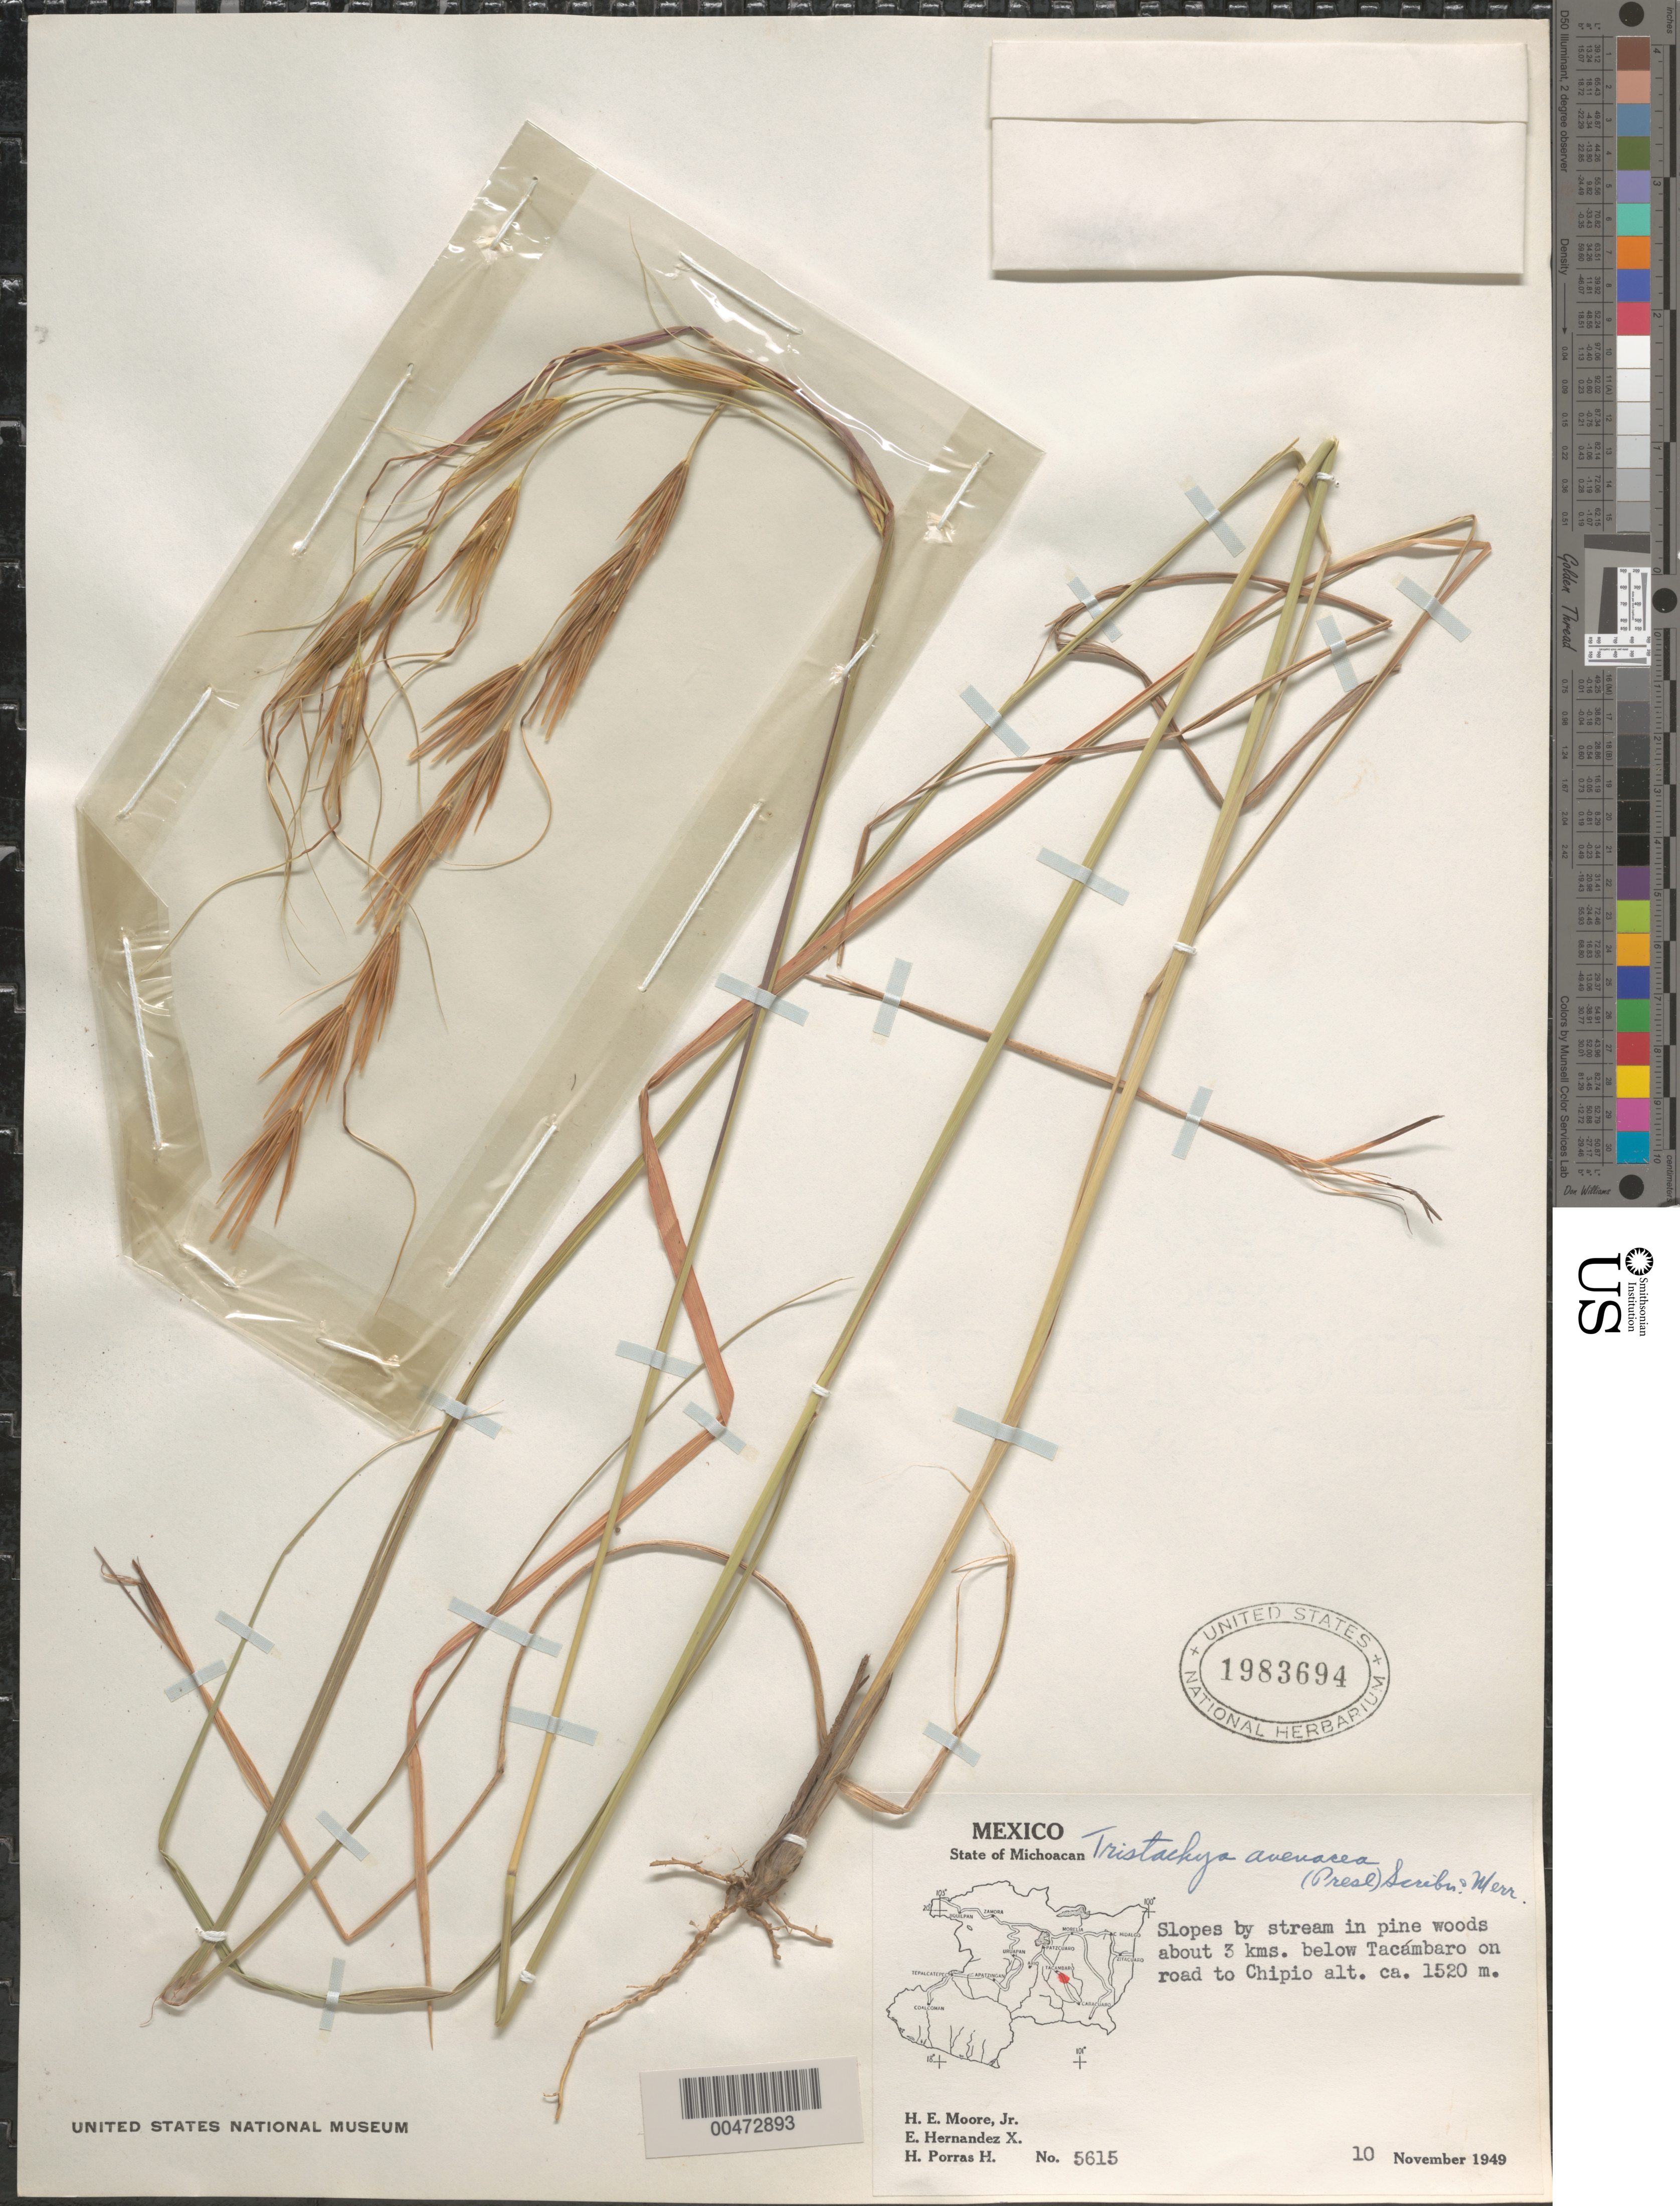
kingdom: Plantae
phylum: Tracheophyta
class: Liliopsida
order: Poales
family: Poaceae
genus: Tristachya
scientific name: Tristachya avenacea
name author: Scribn. & Merr.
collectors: H. E. Moore, E. I. Hernández-X. & H. Porras-H.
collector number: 5615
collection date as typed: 10 Nov 1949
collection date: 1949-11-10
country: Mexico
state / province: Michoacán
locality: About 3 km below Tacámbaro on road to Chipio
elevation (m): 1520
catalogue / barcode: US 1983694